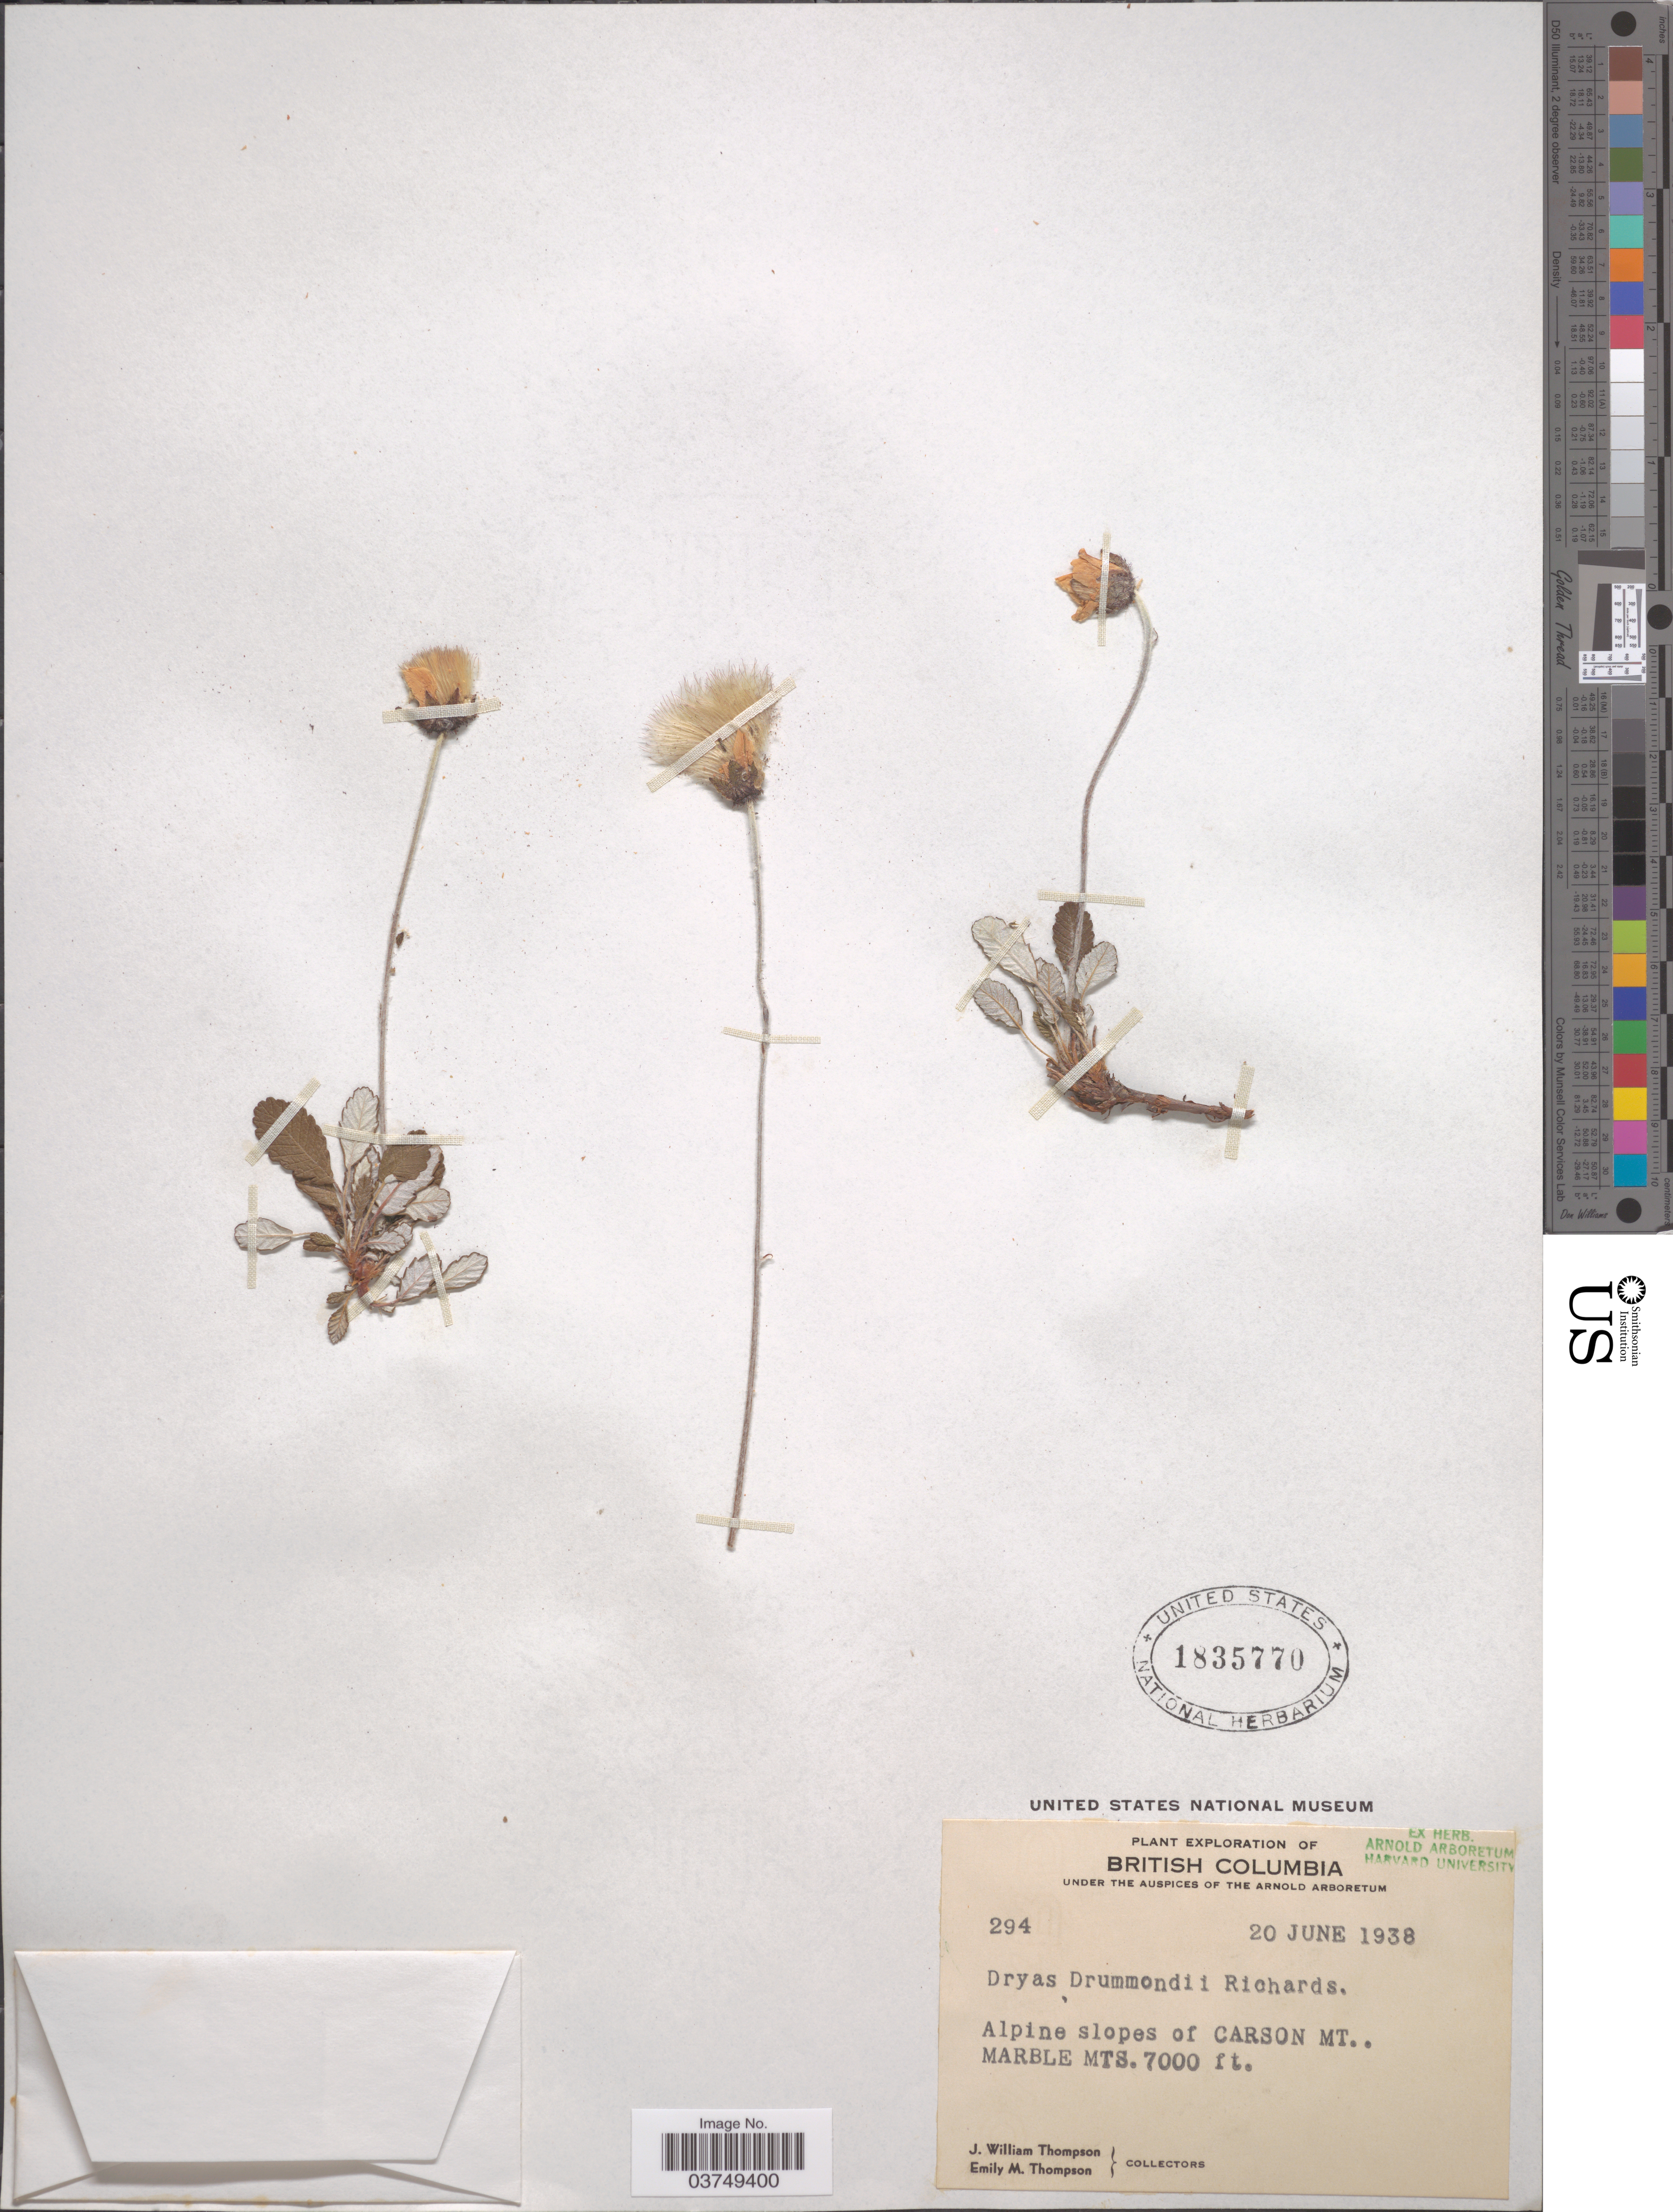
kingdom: Plantae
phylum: Tracheophyta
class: Magnoliopsida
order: Rosales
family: Rosaceae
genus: Dryas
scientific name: Dryas drummondii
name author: Hook. & Richardson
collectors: J. W. Thompson & E. M. Thompson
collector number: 294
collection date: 1938-06-20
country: Canada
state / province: British Columbia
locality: Alpine slopes of Carson Mt. Marble Mts.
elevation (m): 2134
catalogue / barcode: US 1835770